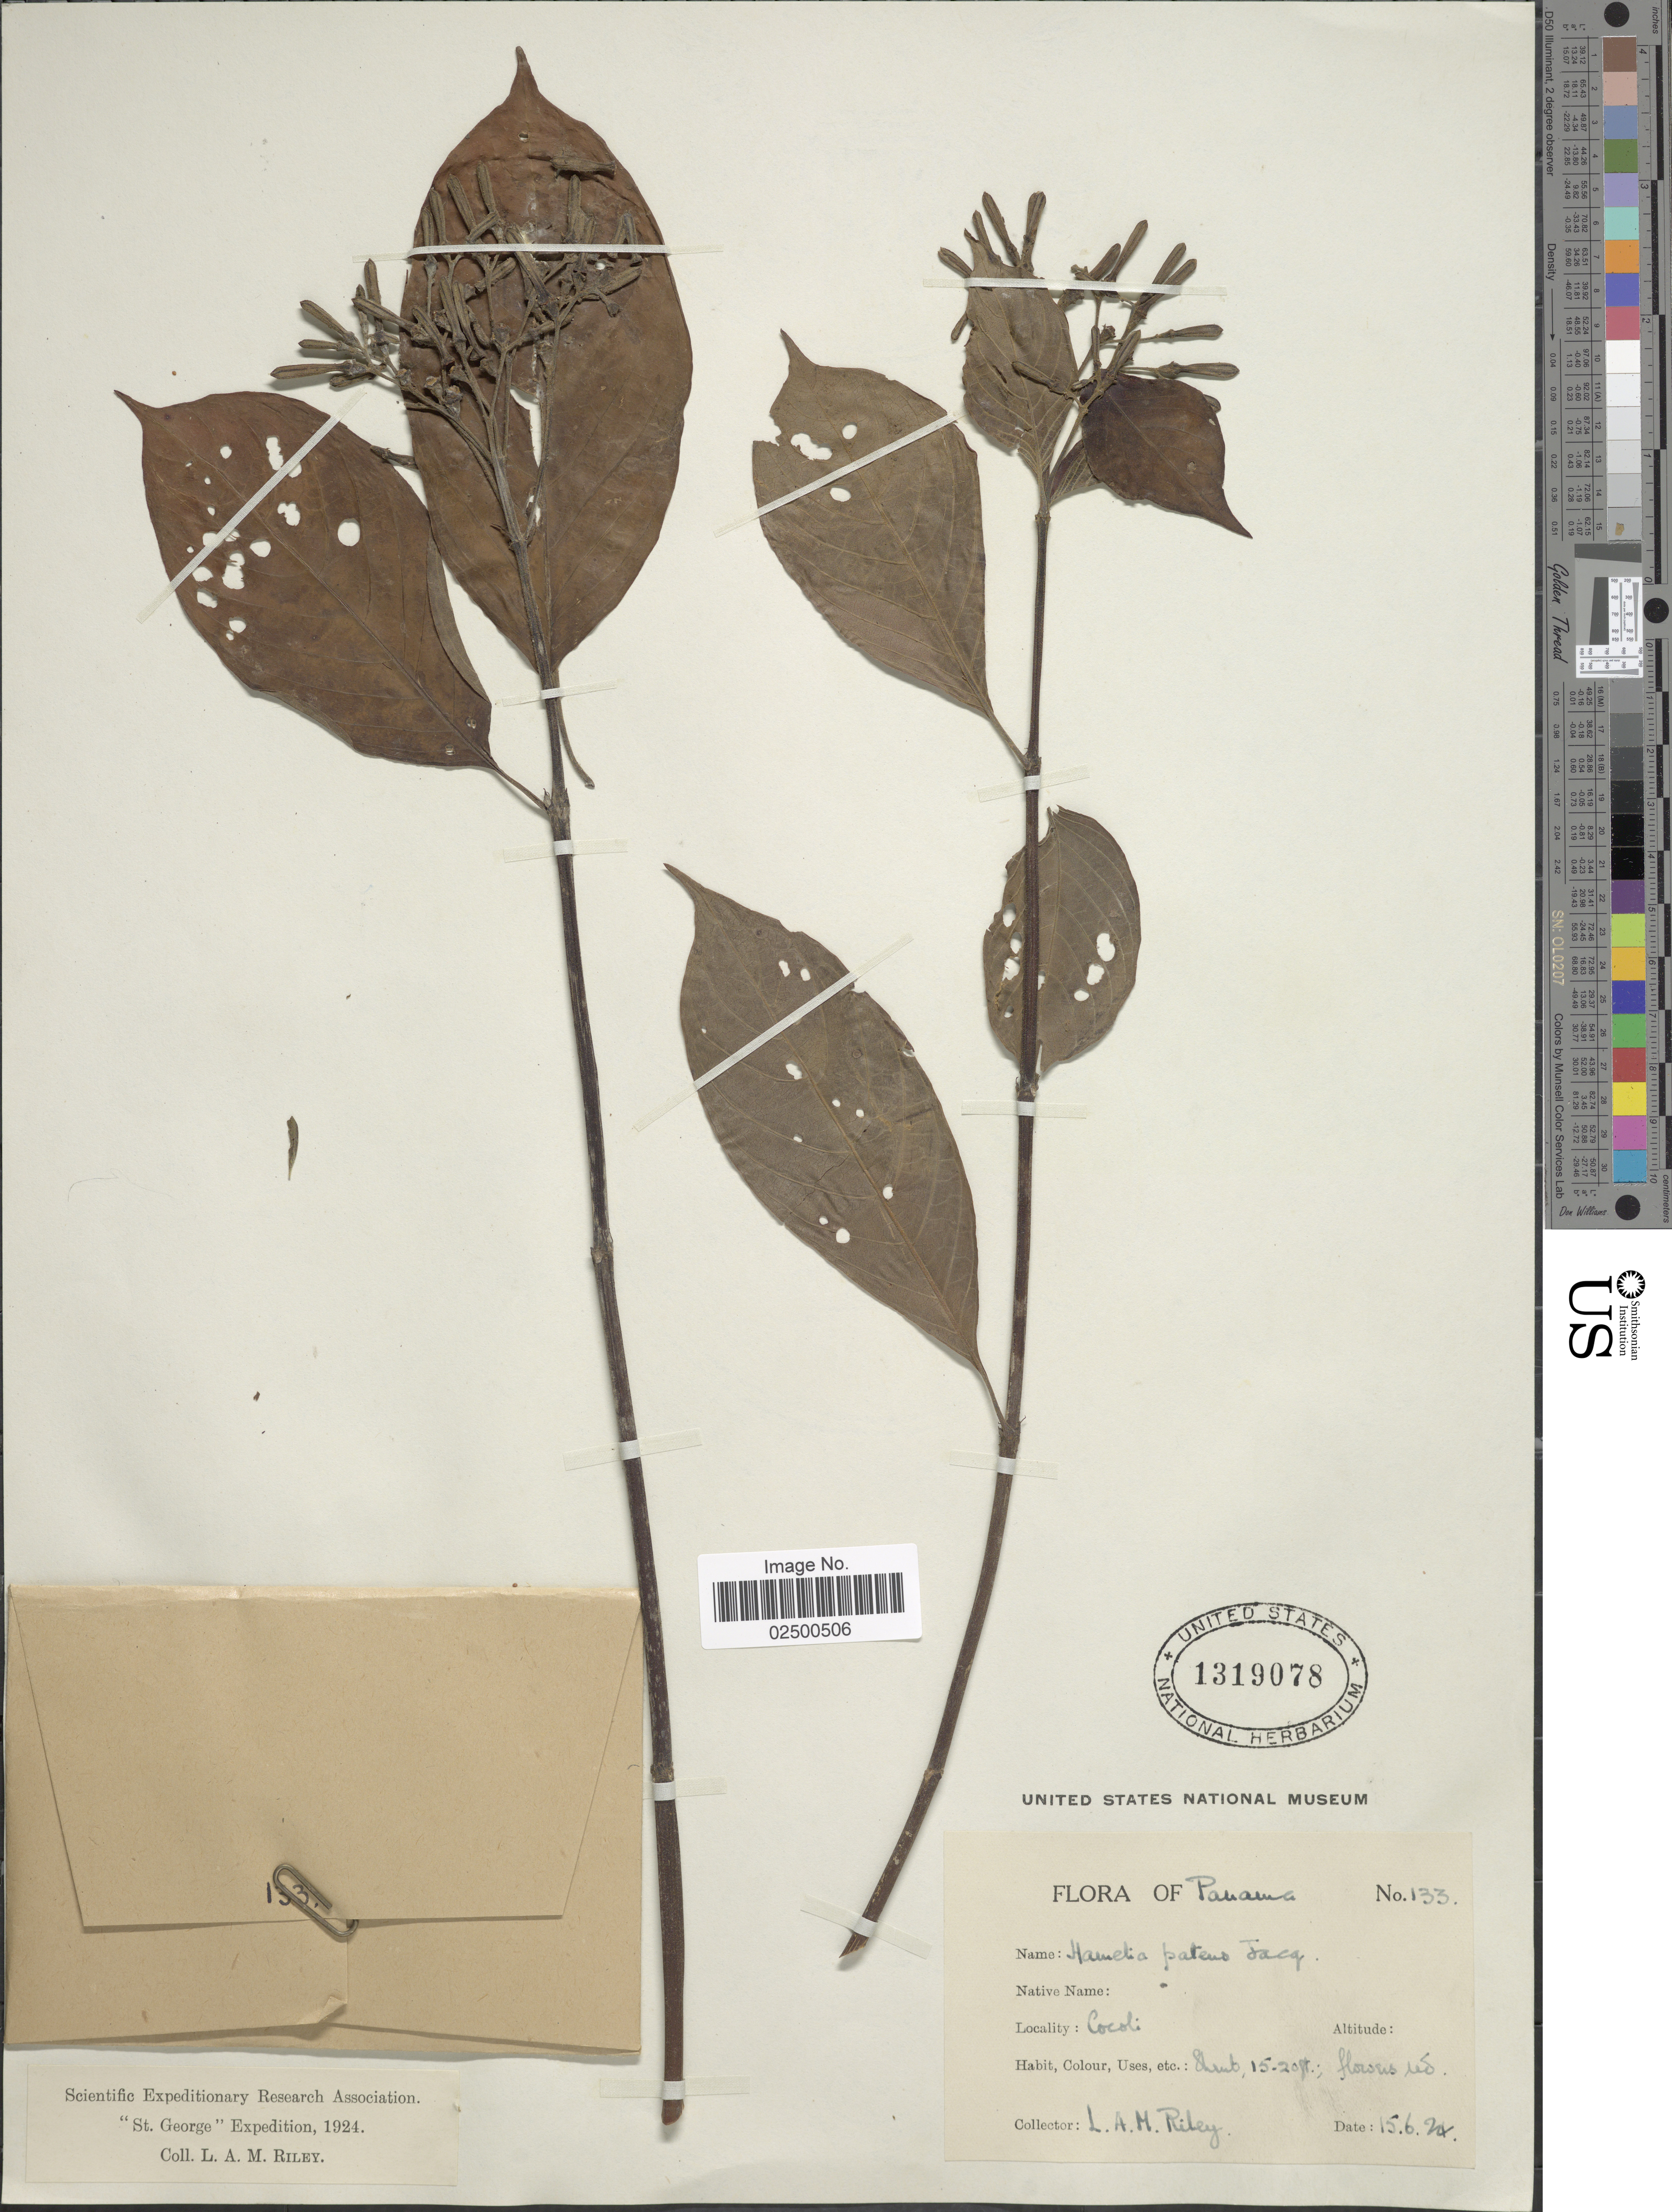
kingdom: Plantae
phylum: Tracheophyta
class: Magnoliopsida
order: Gentianales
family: Rubiaceae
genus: Hamelia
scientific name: Hamelia erecta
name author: Jacq.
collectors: L. A. M. Riley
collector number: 133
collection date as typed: Transcribed d/m/y: 15/6/24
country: Panama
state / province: Panamá Oeste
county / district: Canal Zone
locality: Cocoli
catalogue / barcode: US 1319078